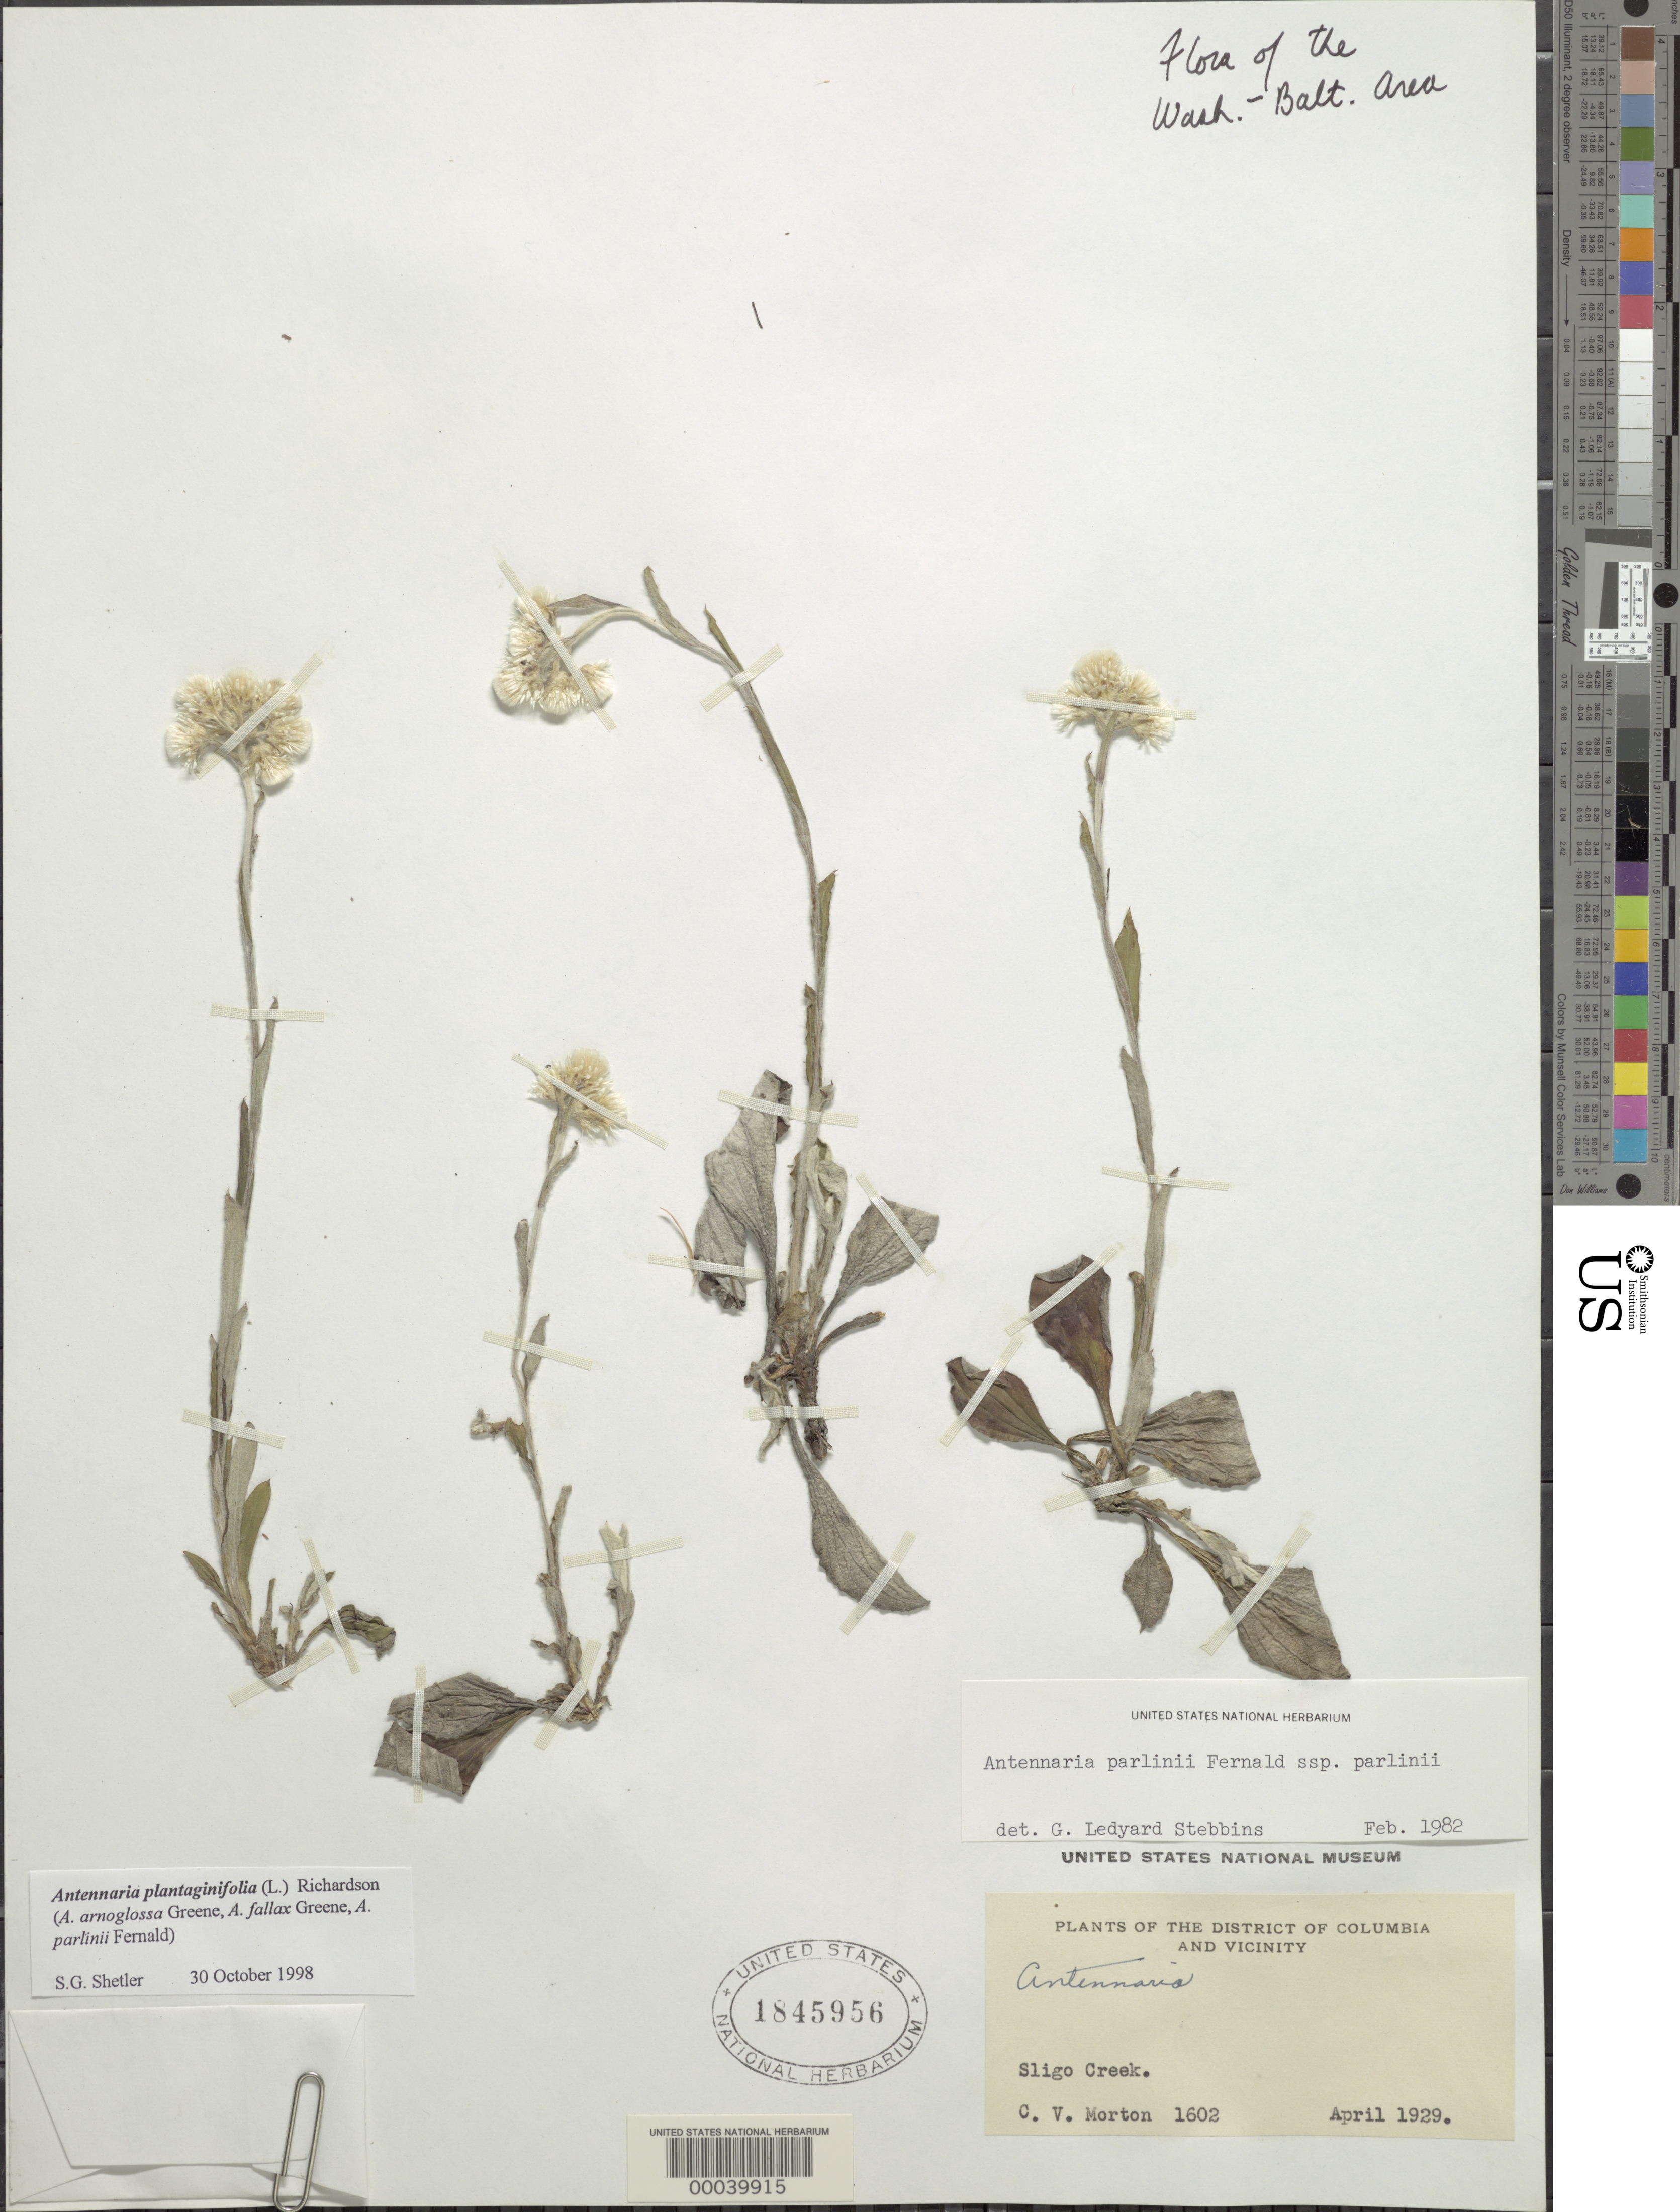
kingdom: Plantae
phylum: Tracheophyta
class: Magnoliopsida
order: Asterales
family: Asteraceae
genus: Antennaria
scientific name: Antennaria plantaginifolia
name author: (L.) Richardson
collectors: C. V. Morton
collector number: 1602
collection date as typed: Apr 1929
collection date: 1929-04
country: United States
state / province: Maryland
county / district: Prince George's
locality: Sligo Creek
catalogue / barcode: US 1845956